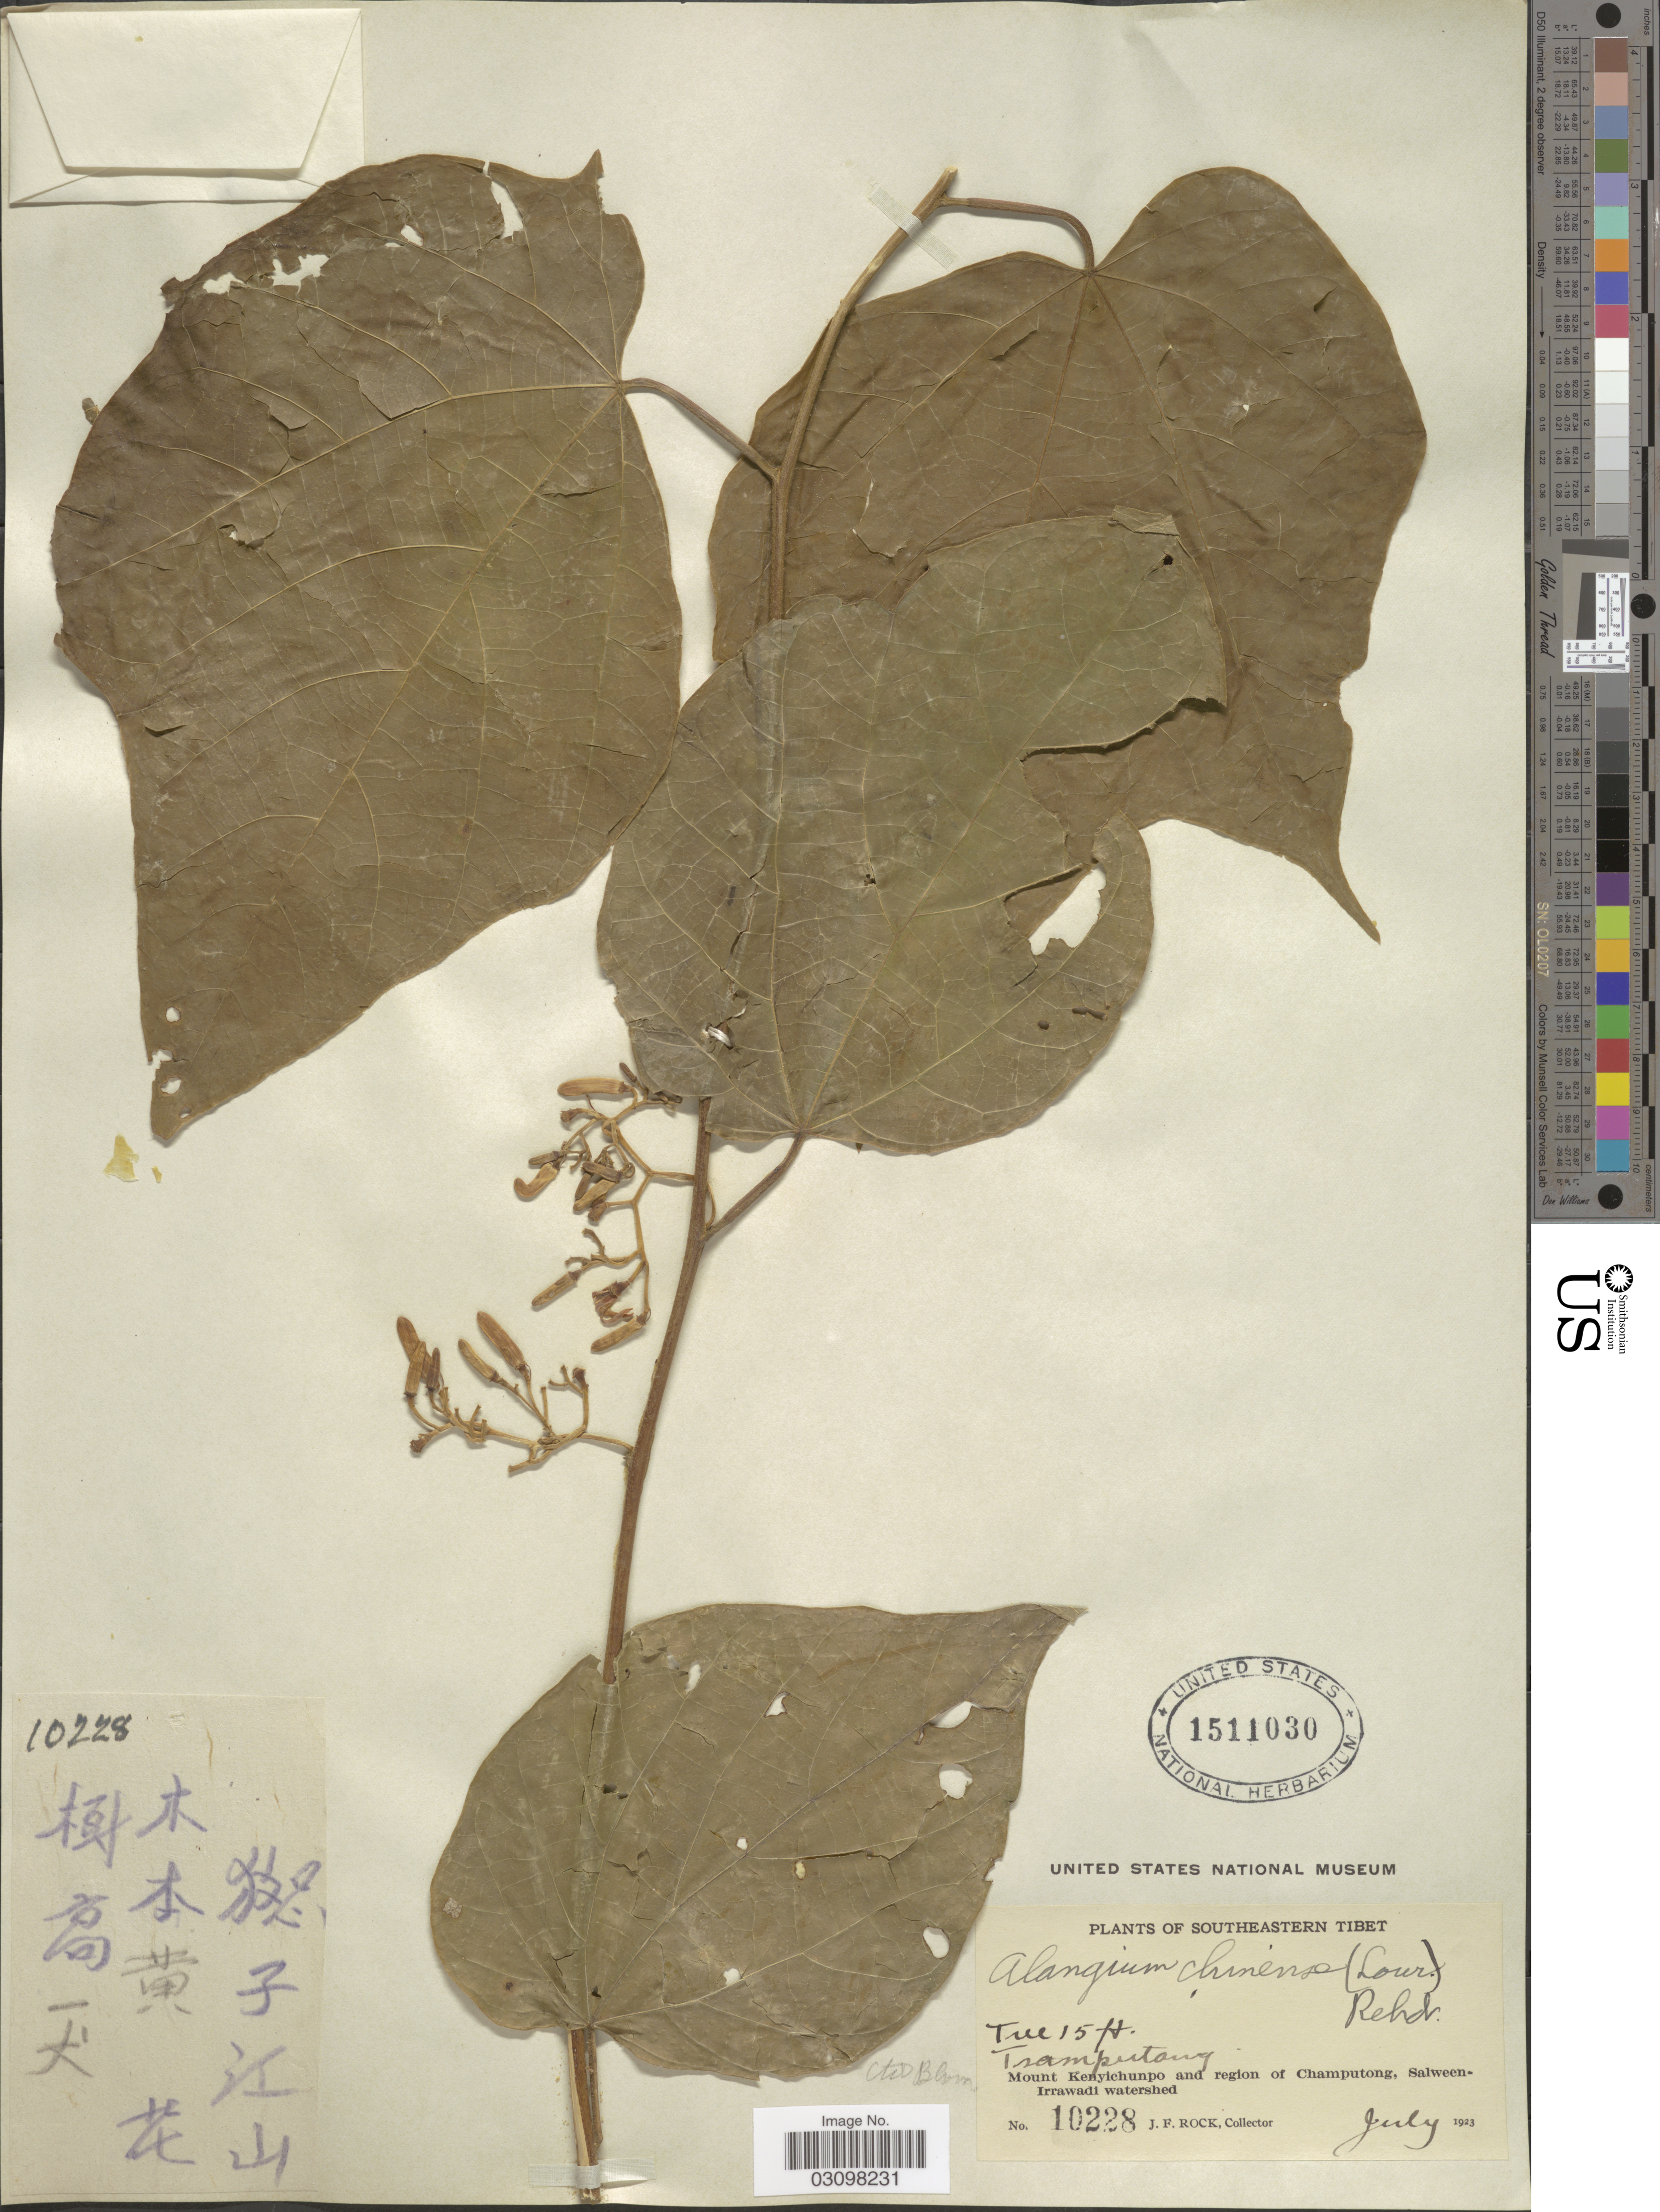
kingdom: Plantae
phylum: Tracheophyta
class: Magnoliopsida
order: Cornales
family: Cornaceae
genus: Alangium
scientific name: Alangium chinense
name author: (Harms) Rehder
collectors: J. Rock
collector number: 10228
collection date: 1923-07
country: China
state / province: Xizang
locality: Southeastern Tibet. Tsamputang. Mount Kenyichunpo and region of Champuton, Salween-Irrawadi watershed.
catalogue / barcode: US 1511030